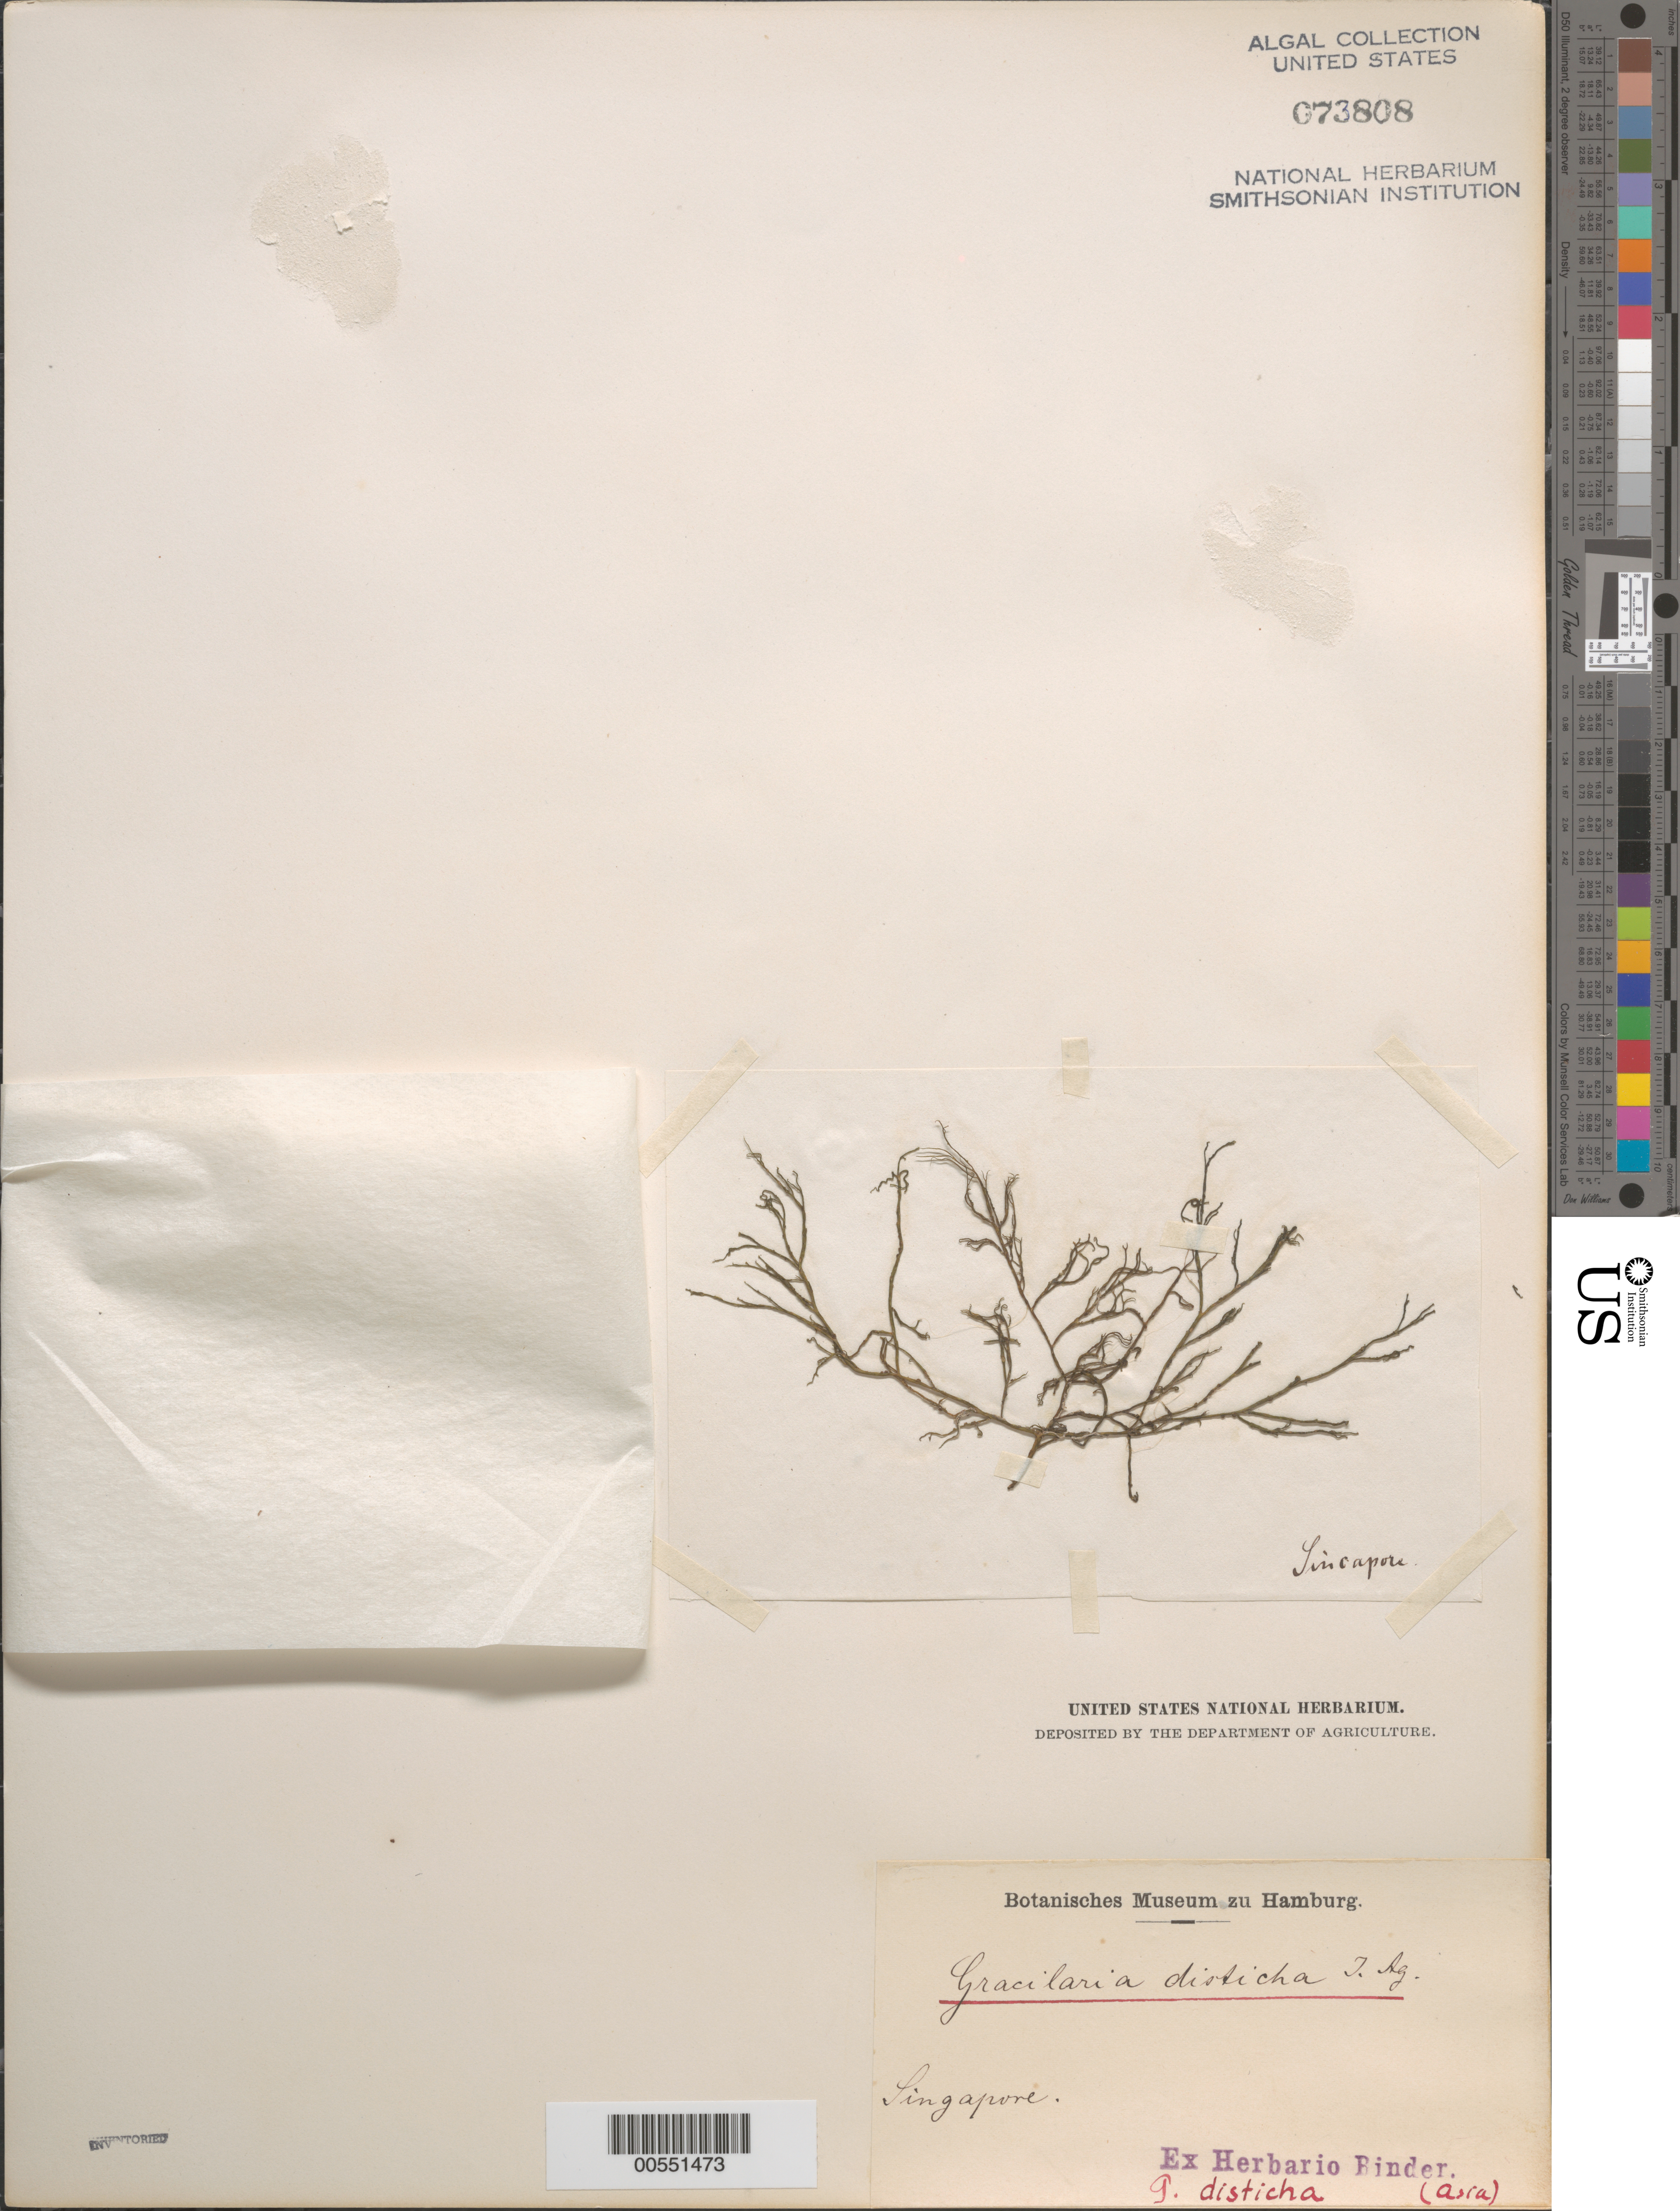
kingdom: Plantae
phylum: Rhodophyta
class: Florideophyceae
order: Gracilariales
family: Gracilariaceae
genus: Gracilaria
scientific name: Gracilaria disticha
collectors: F. Binder (herbarium)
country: Singapore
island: Singapore Island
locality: Sea near Singapore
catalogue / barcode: US 73808